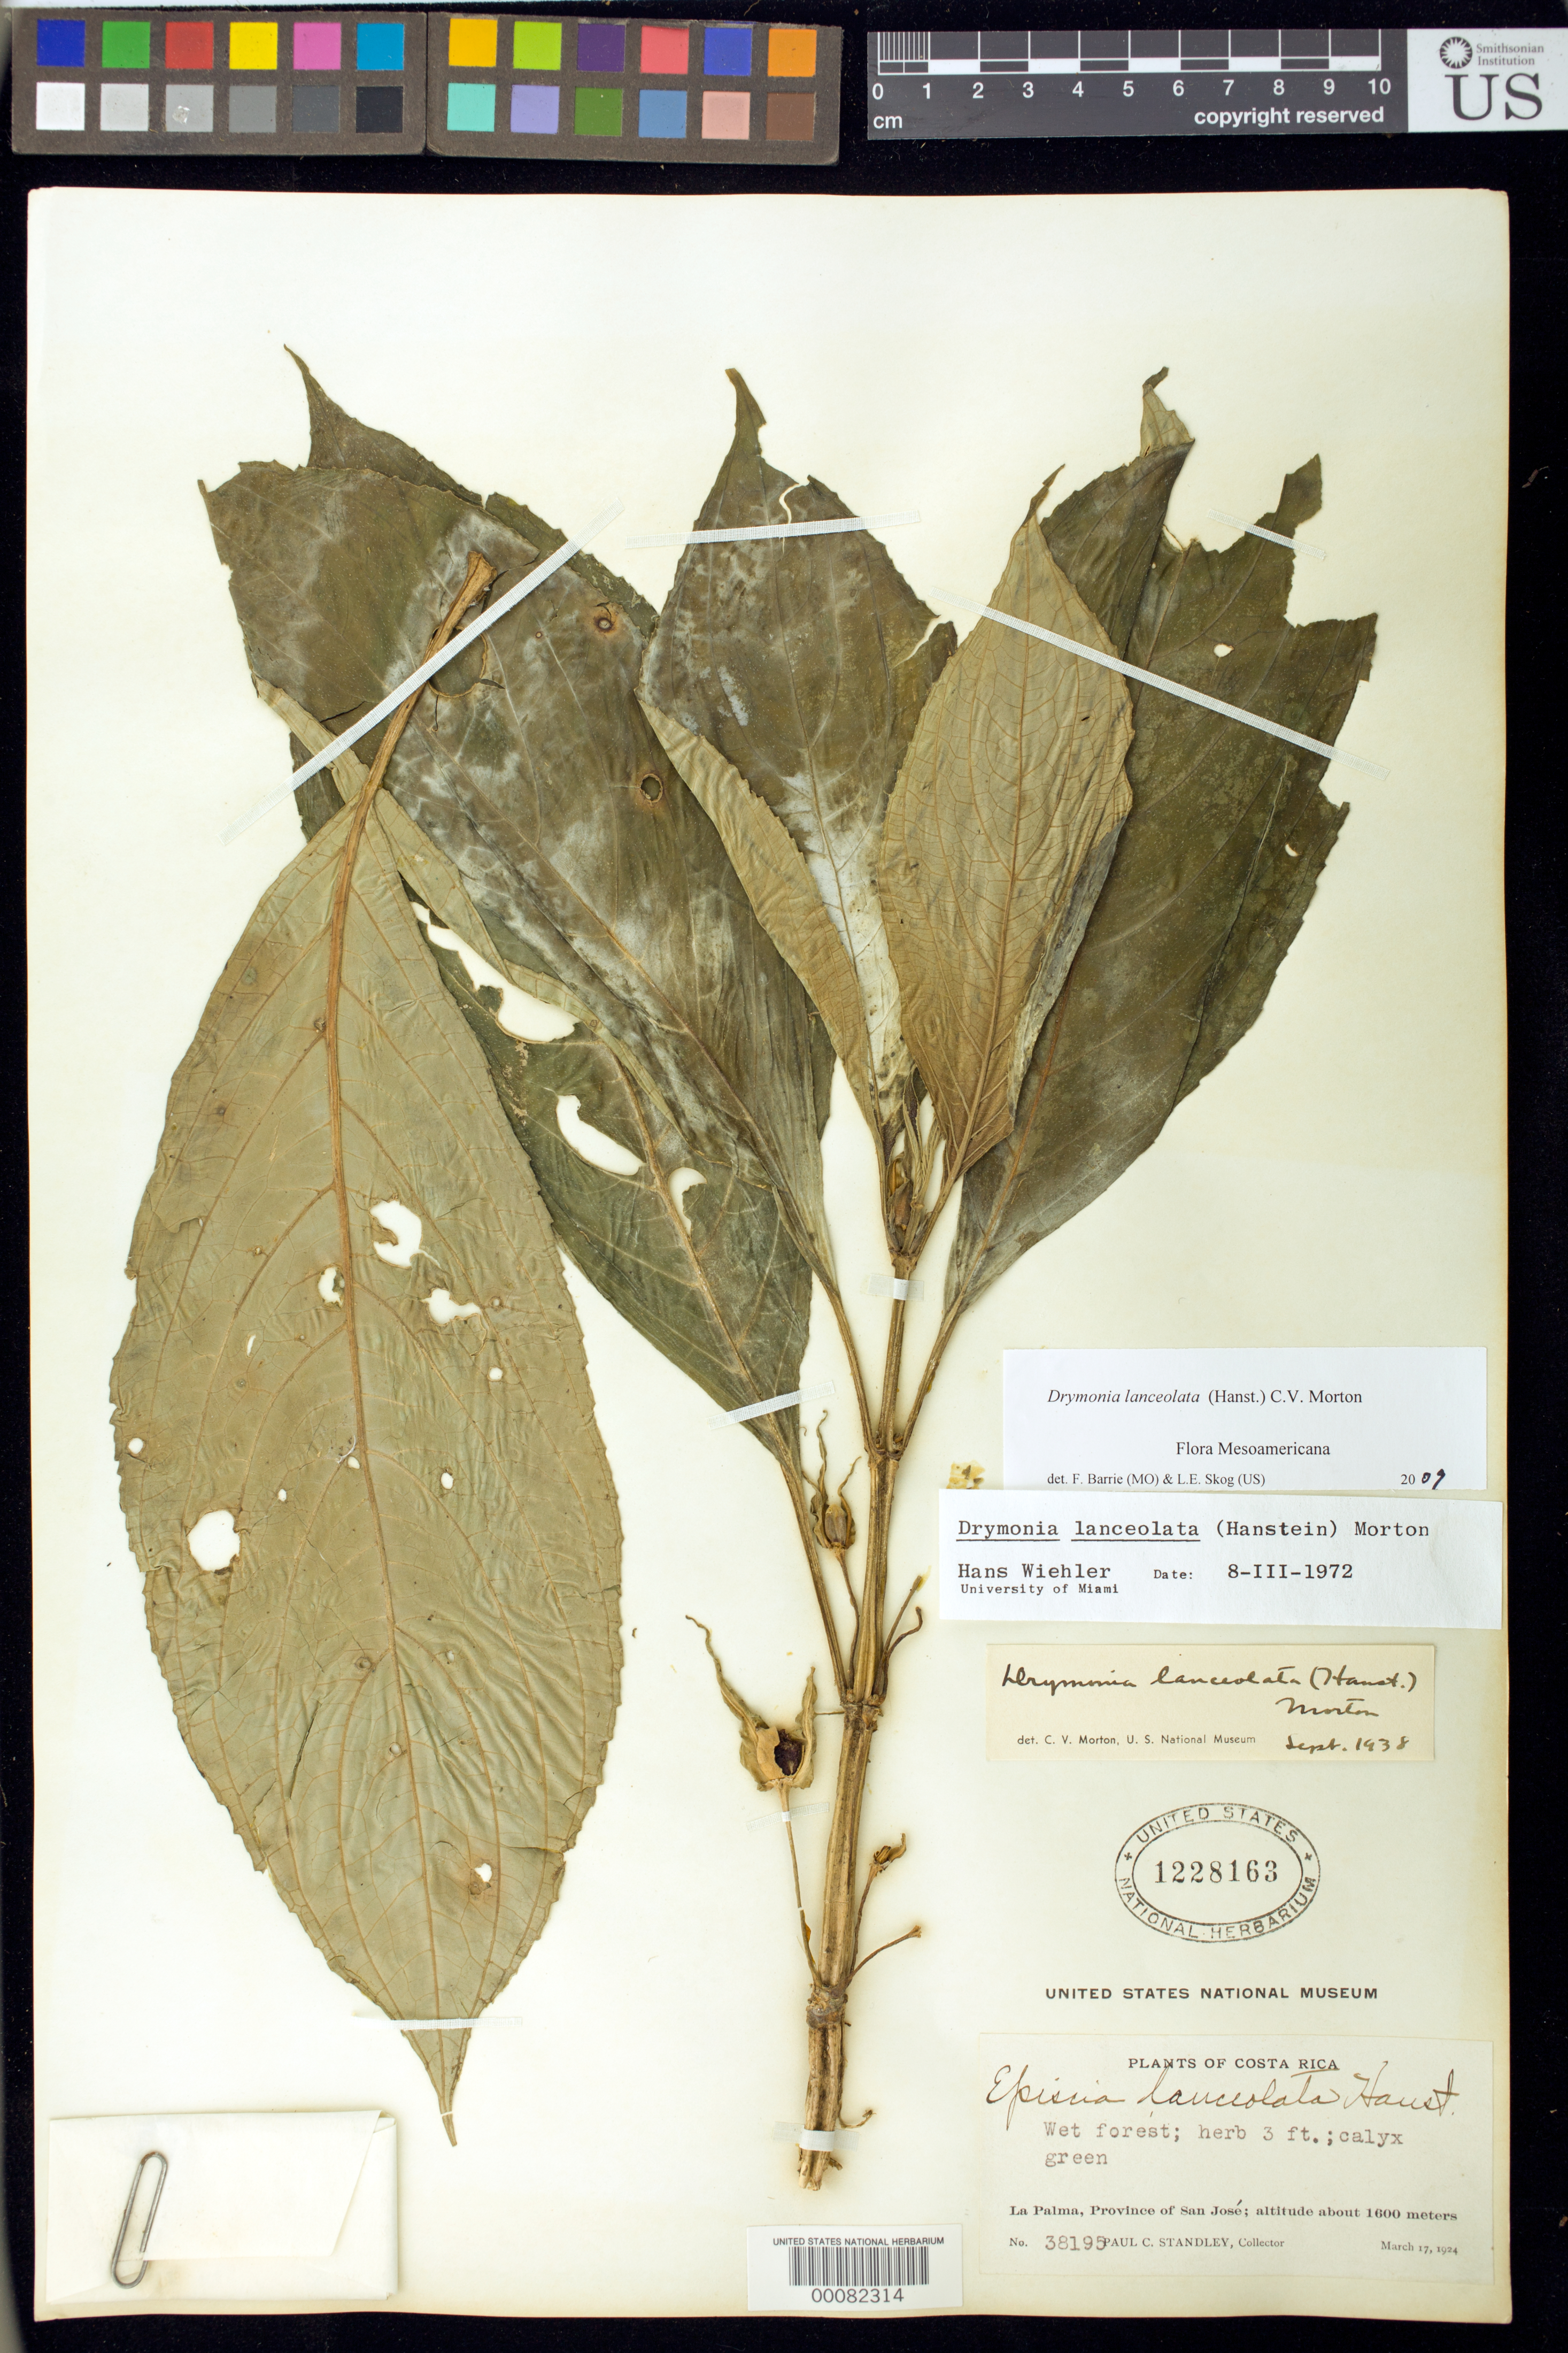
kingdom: Plantae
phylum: Tracheophyta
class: Magnoliopsida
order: Lamiales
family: Gesneriaceae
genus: Drymonia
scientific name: Drymonia lanceolata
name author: (Hanst.) C.V. Morton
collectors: P. C. Standley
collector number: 38195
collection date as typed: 17 Mar 1924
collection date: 1924-03-17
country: Costa Rica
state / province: San José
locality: La Palma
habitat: Wet forest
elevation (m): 1600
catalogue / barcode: US 1228163